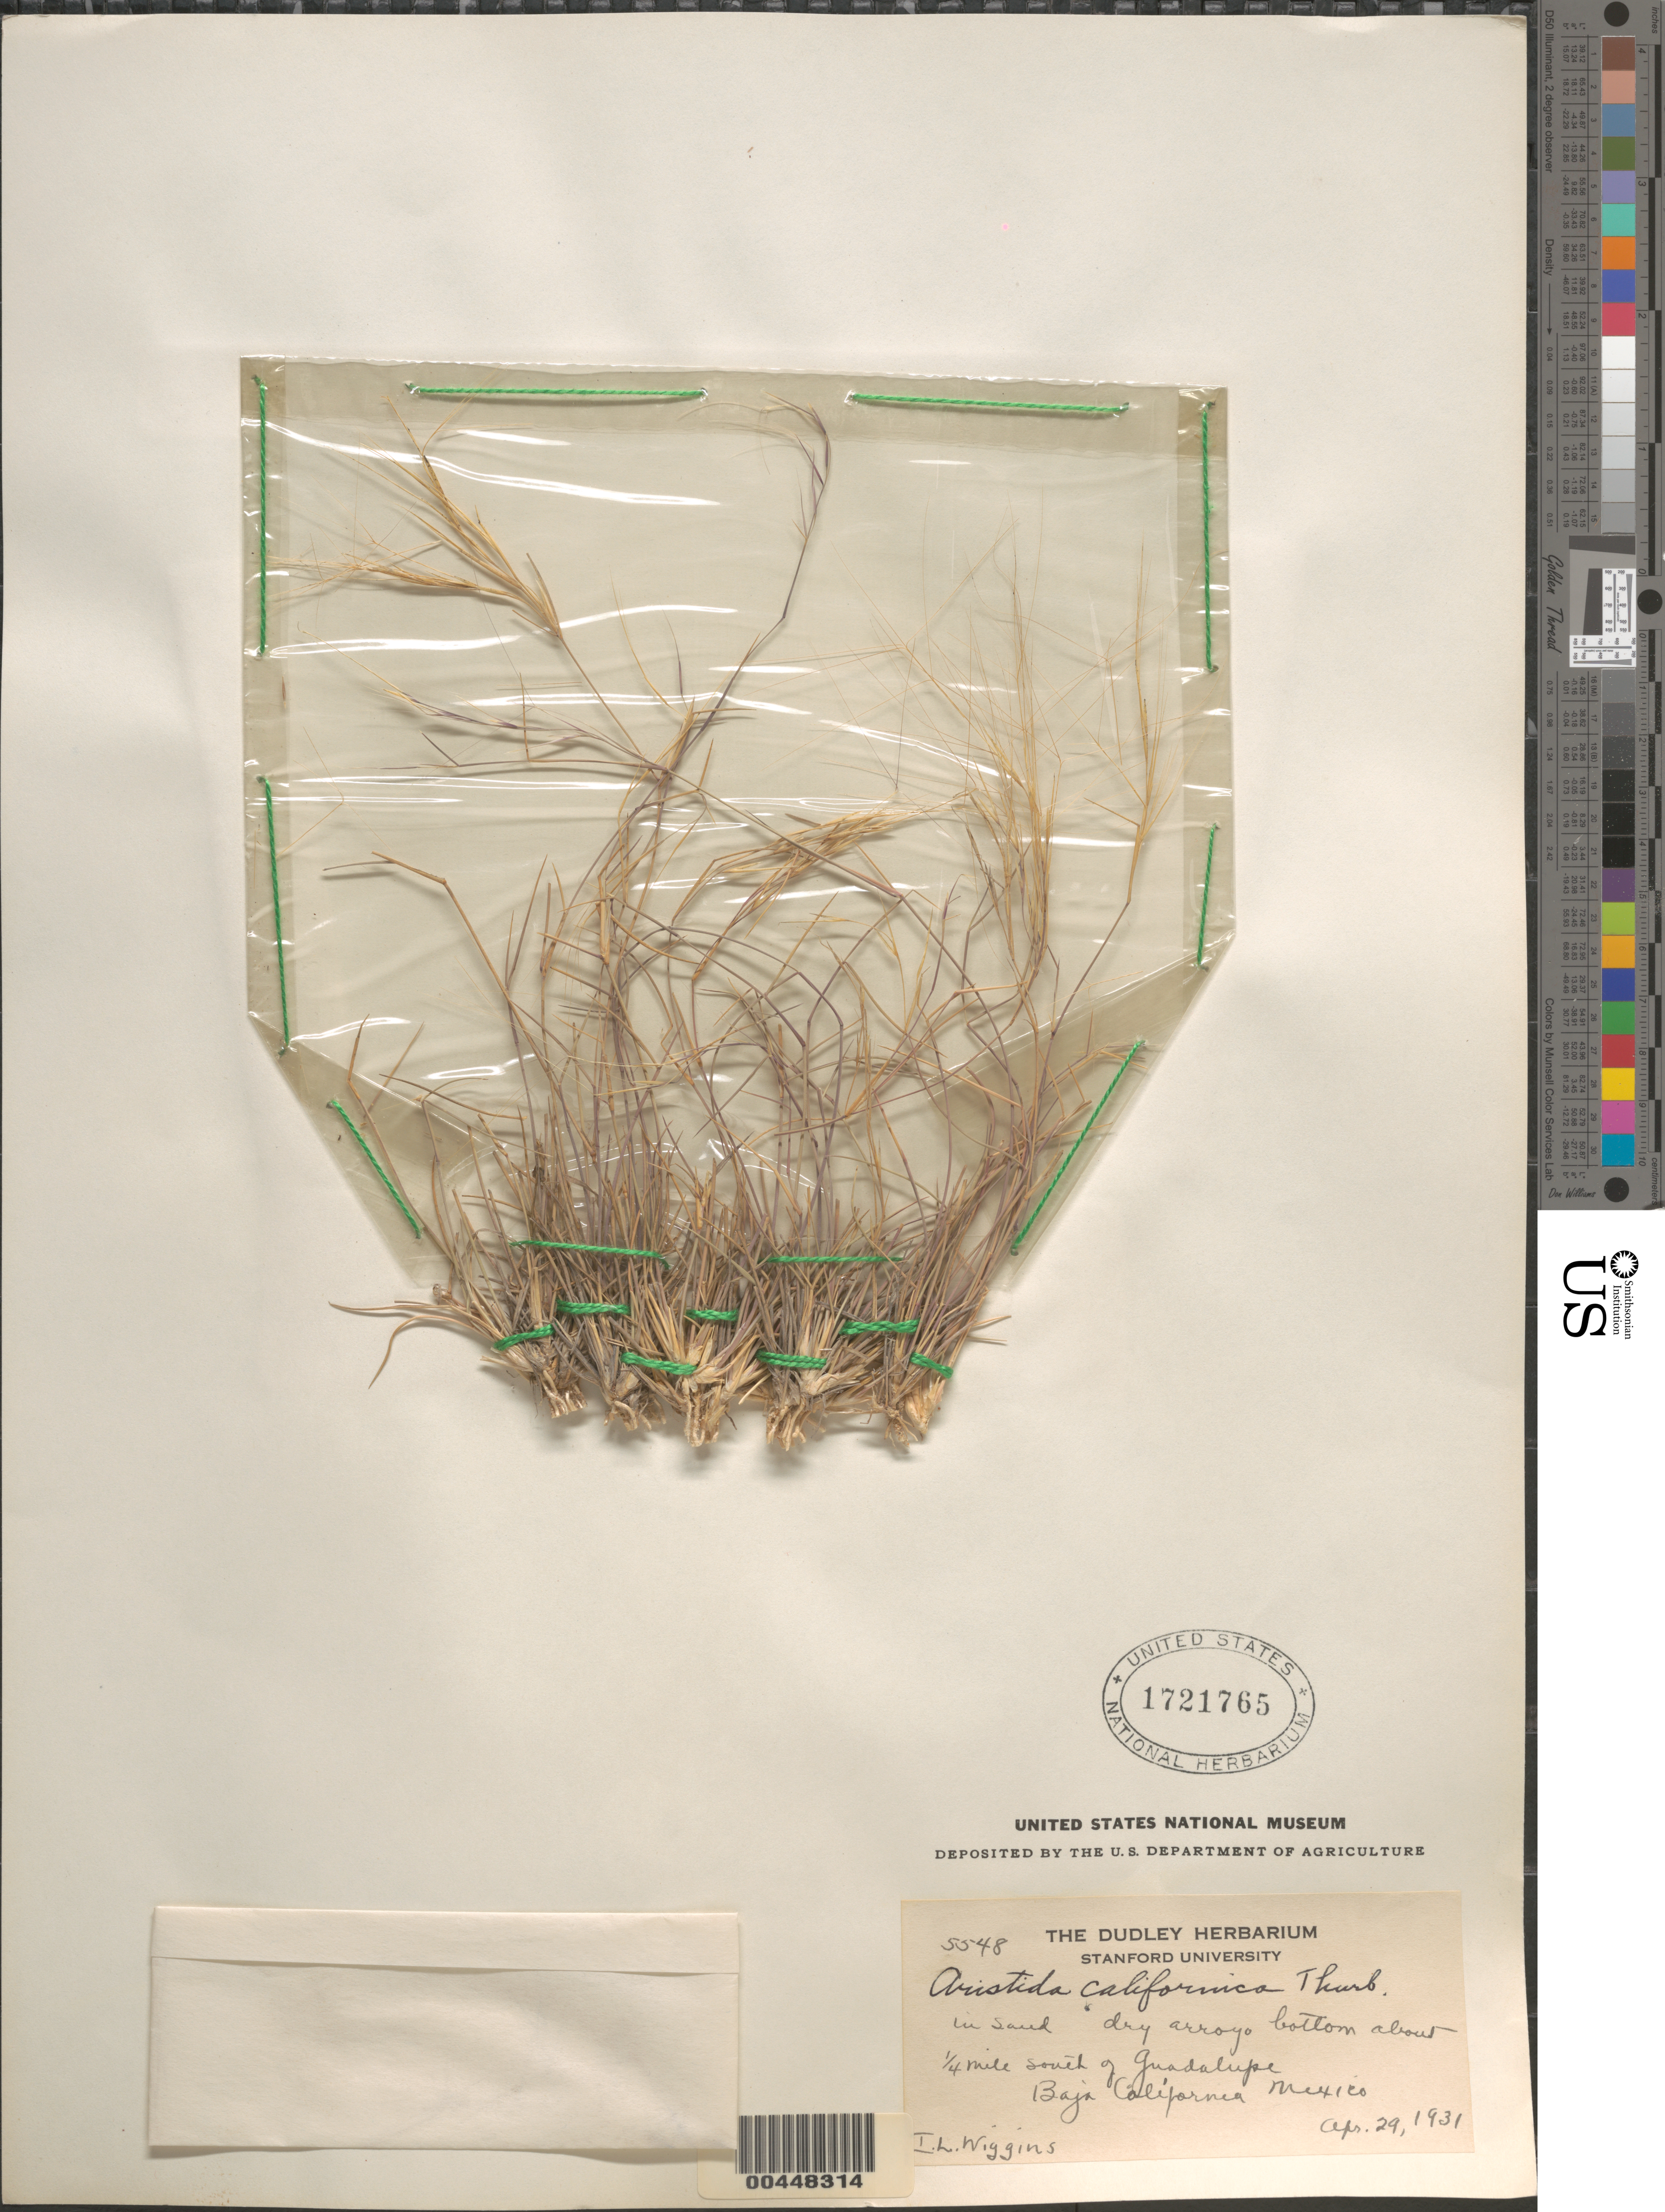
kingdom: Plantae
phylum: Tracheophyta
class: Liliopsida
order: Poales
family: Poaceae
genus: Aristida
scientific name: Aristida californica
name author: Thurb. in S. Watson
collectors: I. L. Wiggins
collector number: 5548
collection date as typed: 29 Apr 1931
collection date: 1931-04-29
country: Mexico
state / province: Baja California Norte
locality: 1/4 mi S of Guadalupe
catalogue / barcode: US 1721765